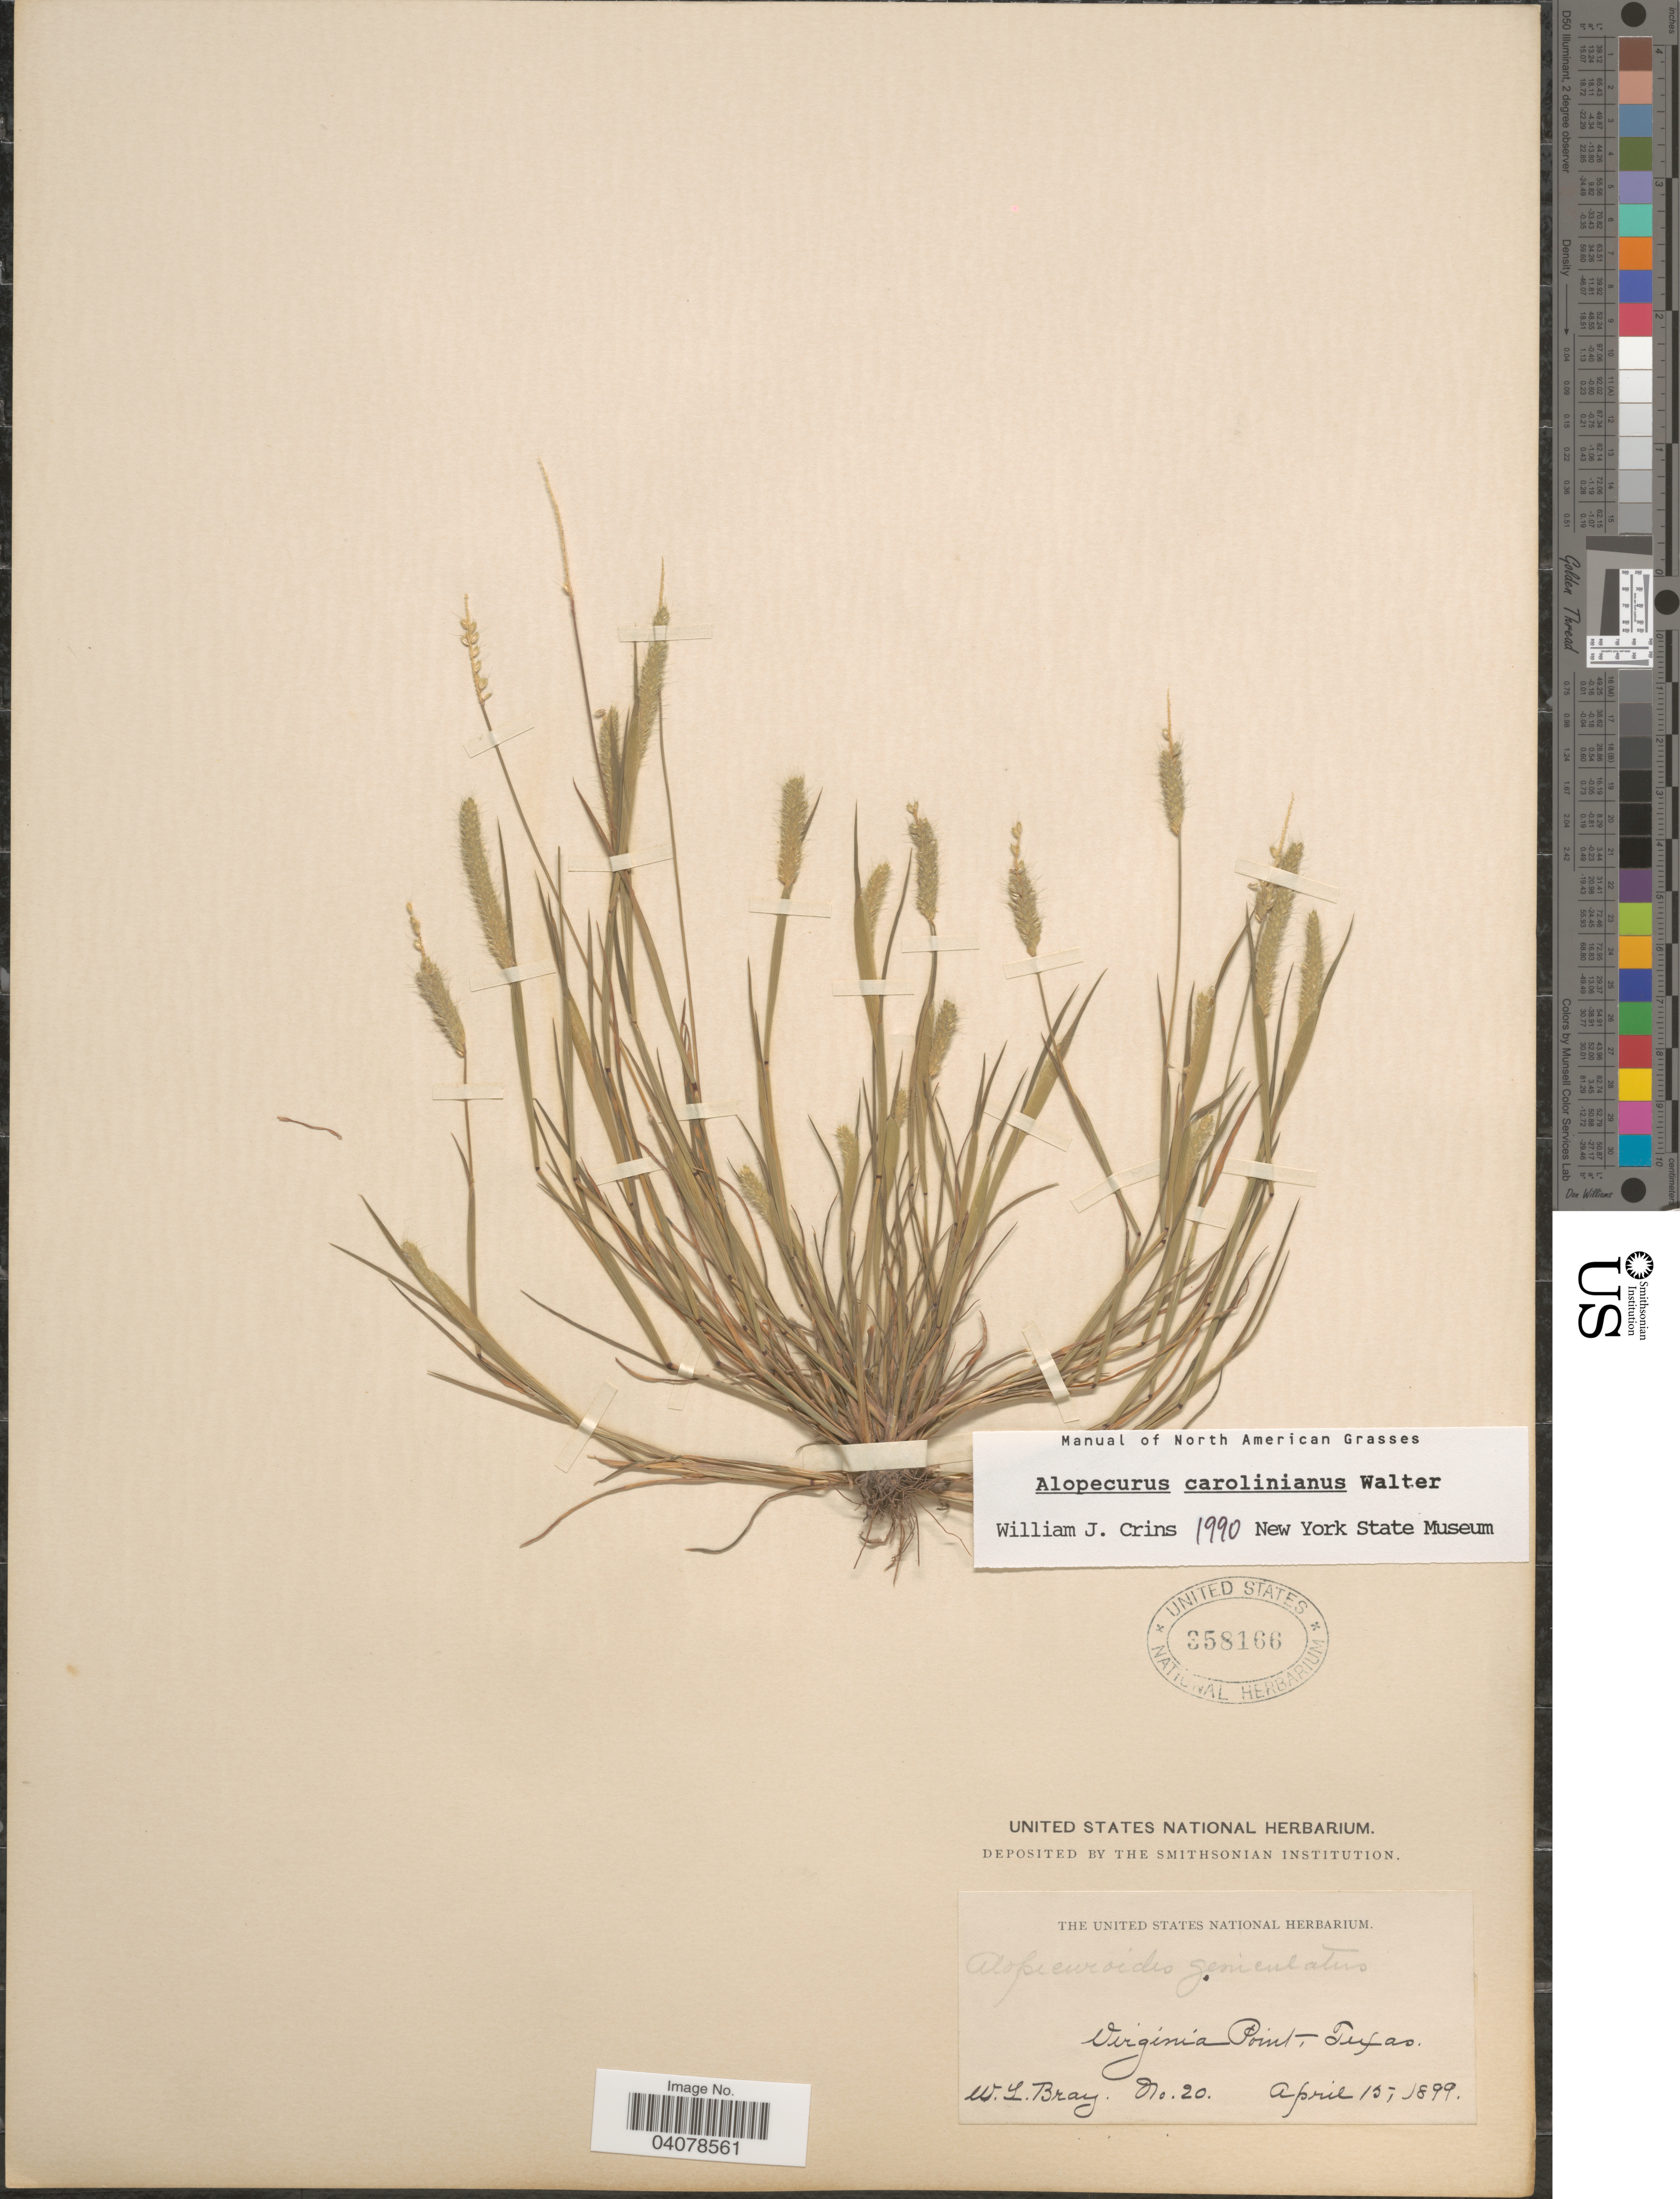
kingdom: Plantae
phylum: Tracheophyta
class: Liliopsida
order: Poales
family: Poaceae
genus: Alopecurus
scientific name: Alopecurus carolinianus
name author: Walter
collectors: W. L. Bray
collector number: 20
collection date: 1899-04-15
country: United States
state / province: Texas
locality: Virginia Point, Tufas.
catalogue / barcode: US 358166